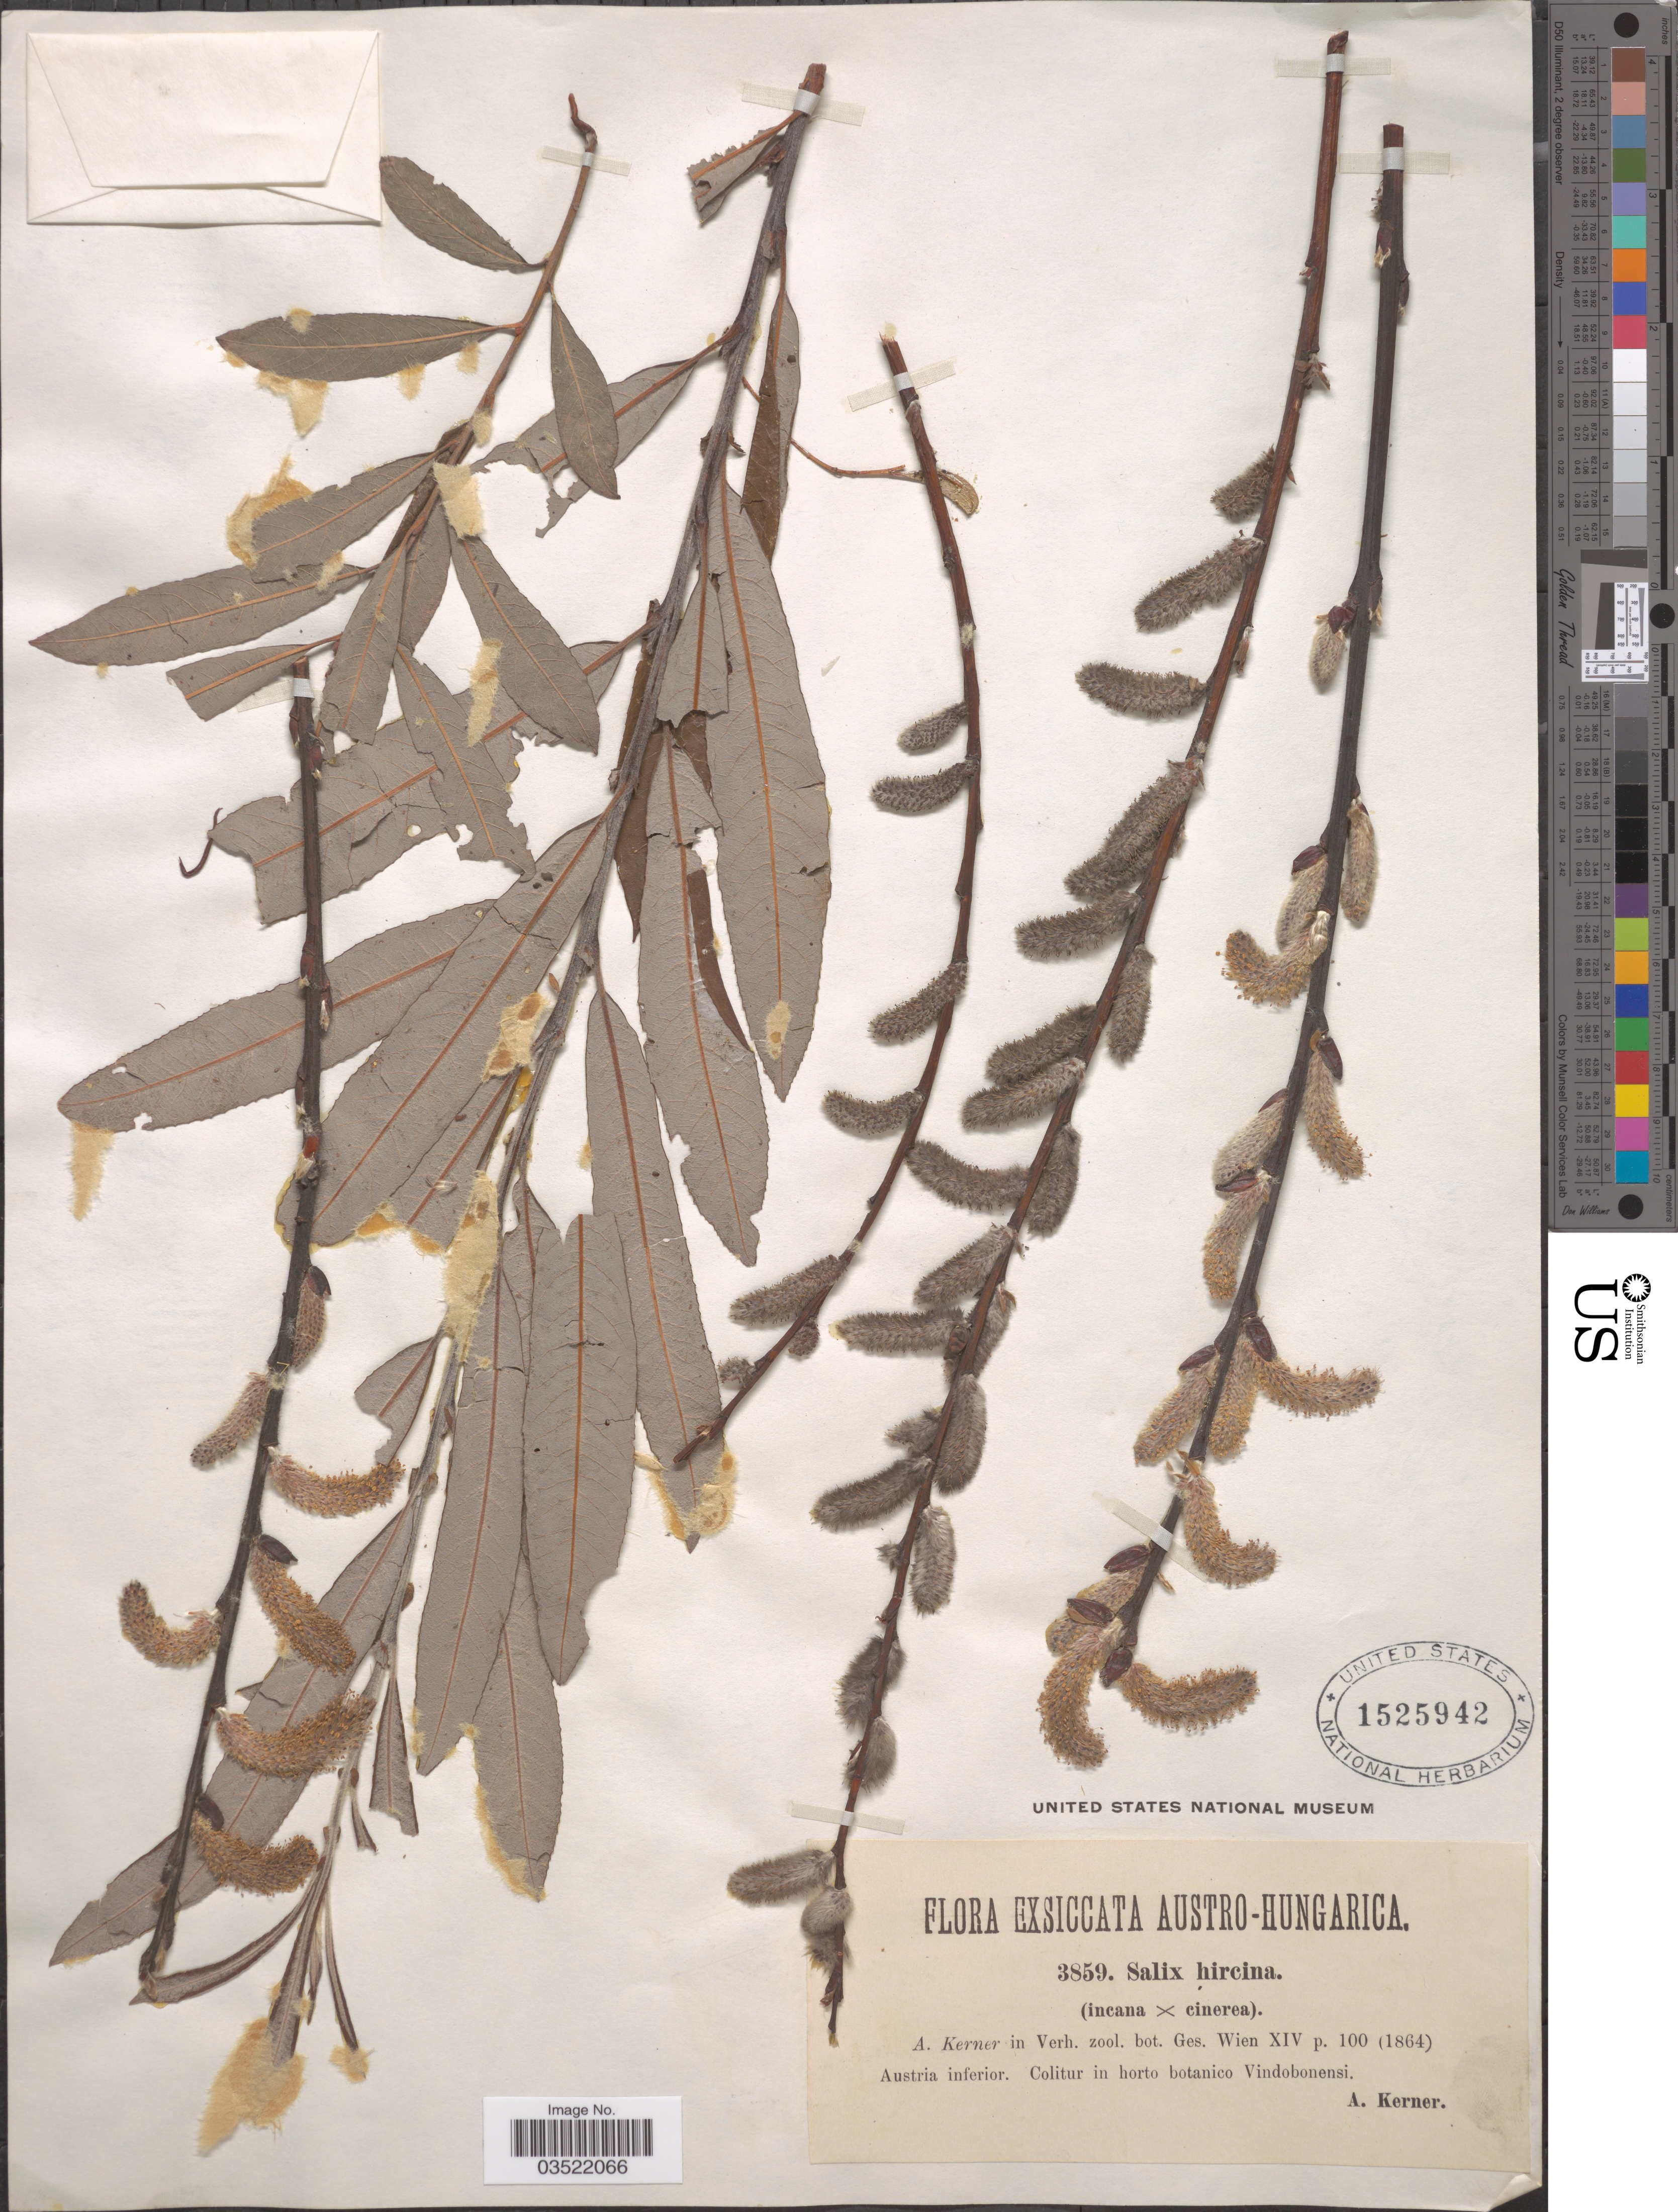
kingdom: Plantae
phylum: Tracheophyta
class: Magnoliopsida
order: Malpighiales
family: Salicaceae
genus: Salix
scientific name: Salix x hircina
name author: A. Kern.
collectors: A. Kerner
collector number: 3859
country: Austria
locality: Austro-Hungarica [unsure placement] Austria inferior. Colitur in horto botanico Vindobonensi.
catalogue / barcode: US 1525942